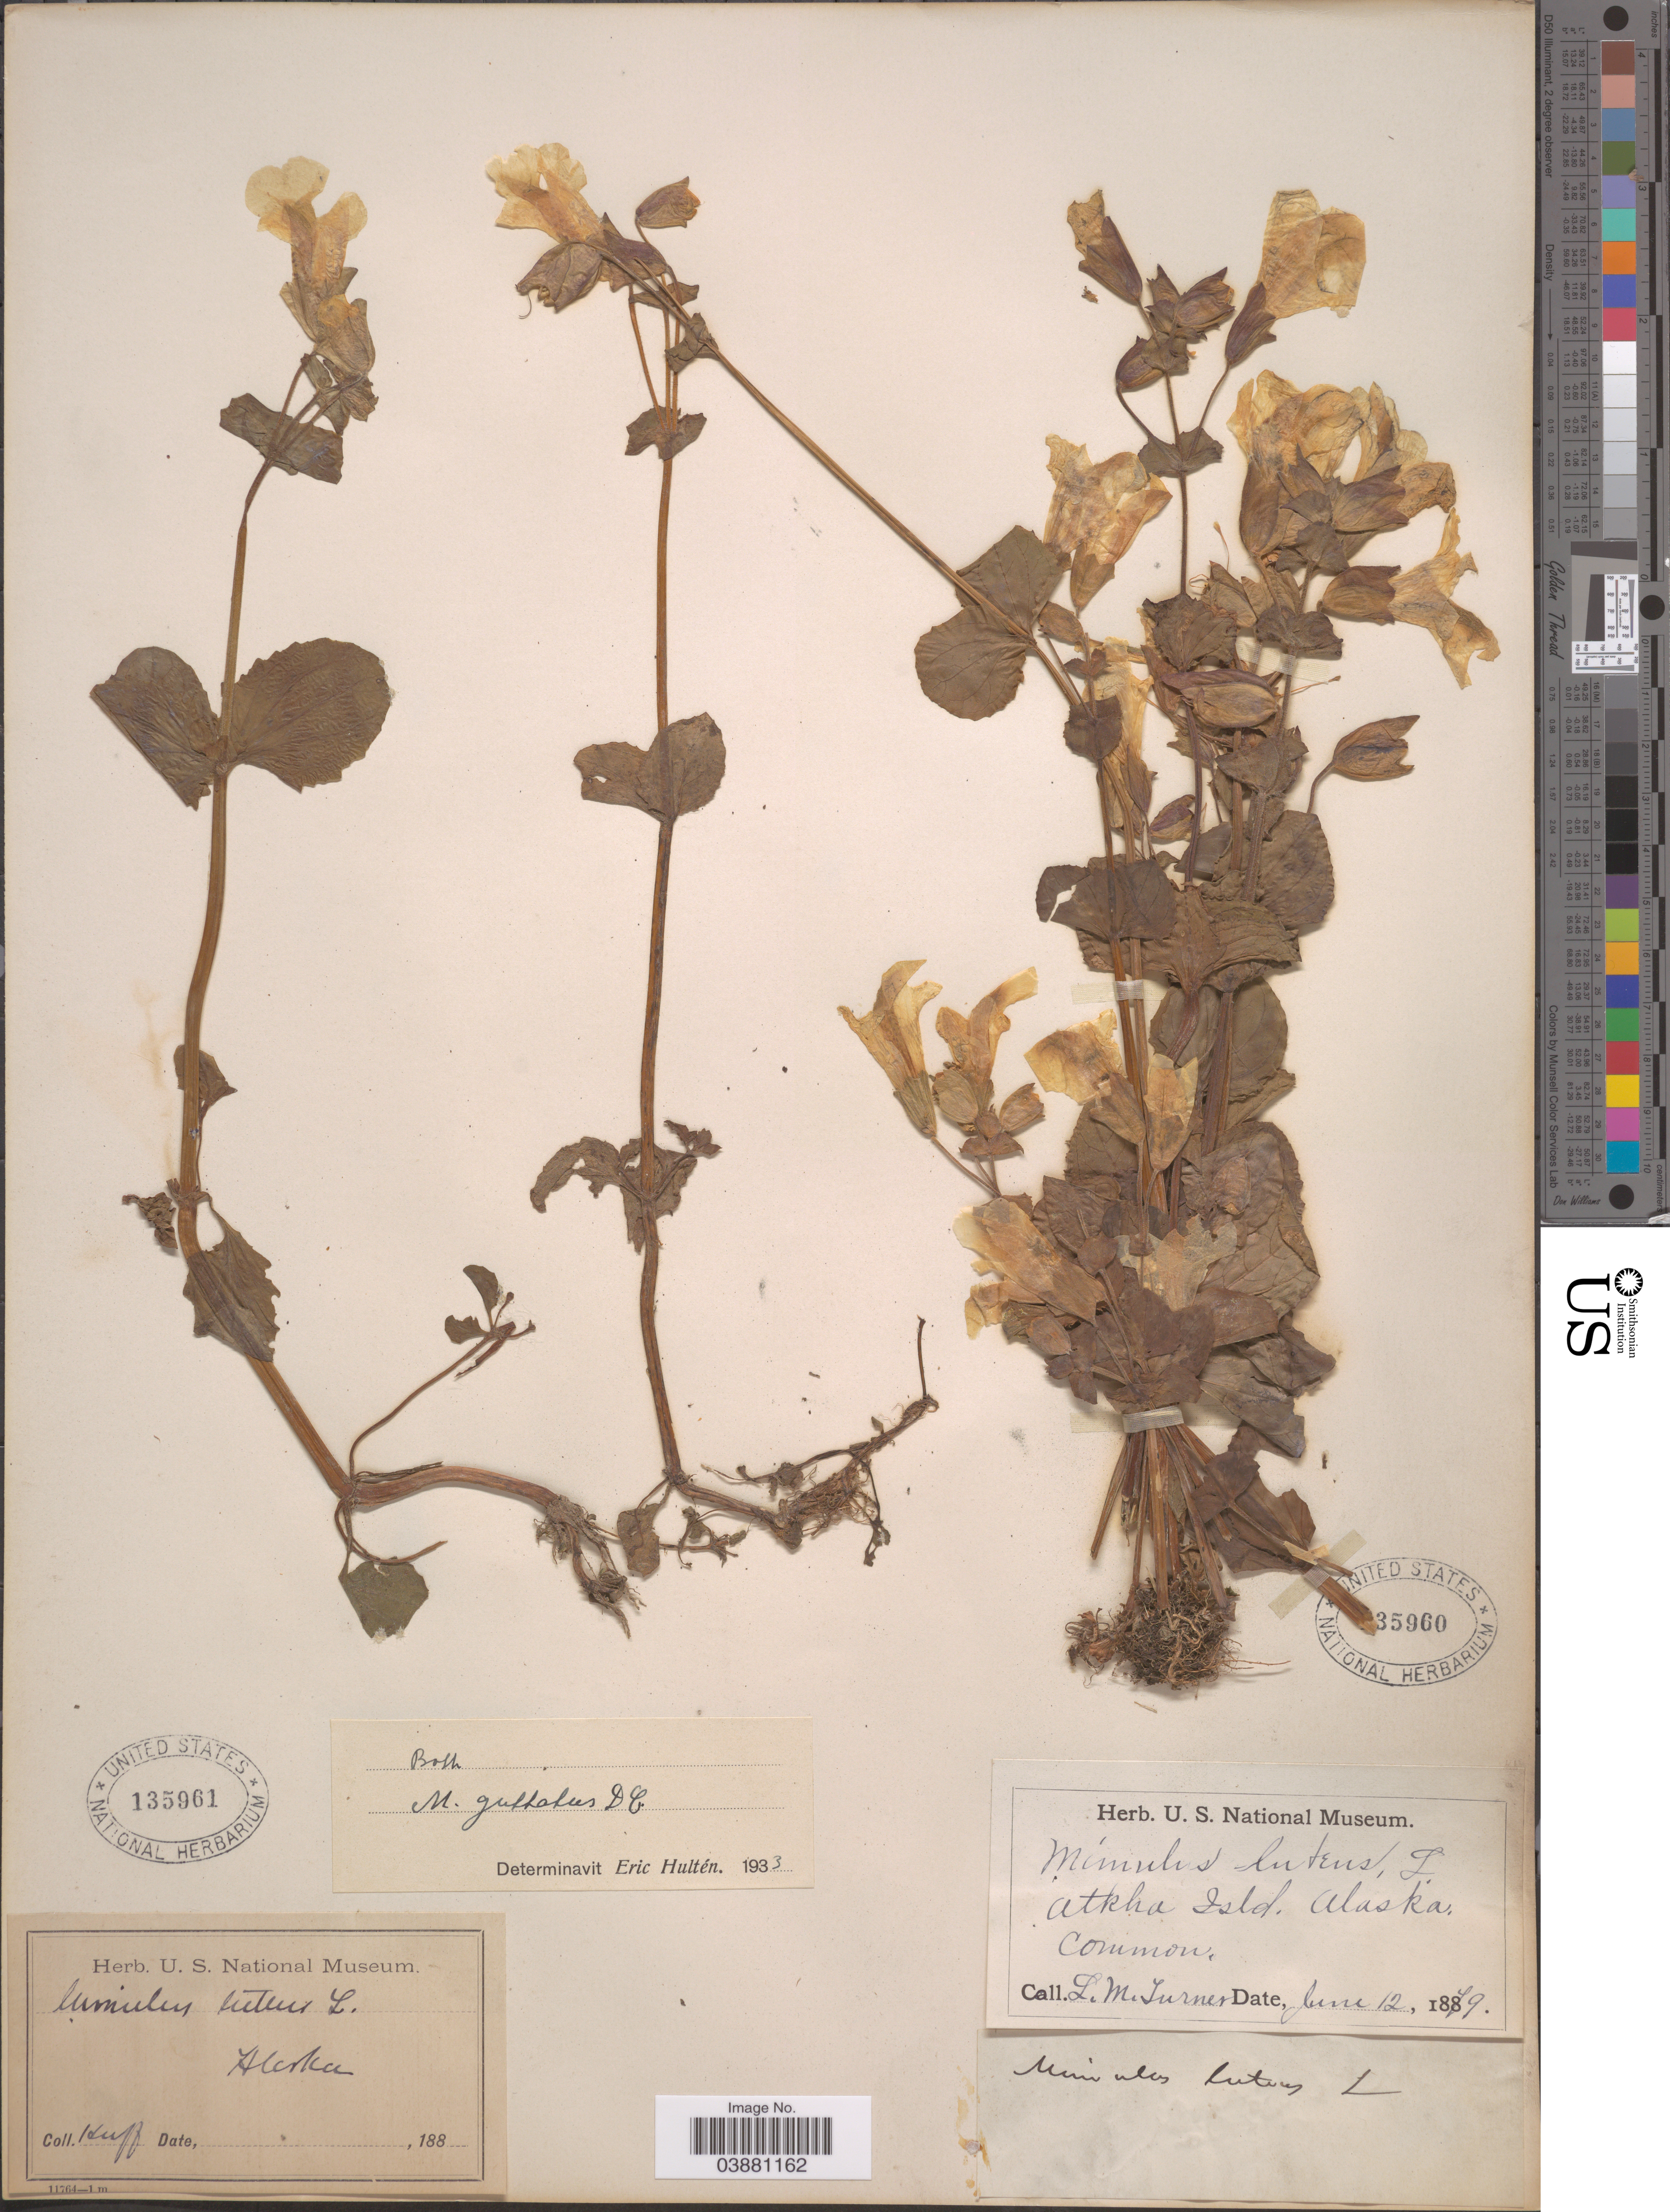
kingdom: Plantae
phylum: Tracheophyta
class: Magnoliopsida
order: Lamiales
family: Phrymaceae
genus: Mimulus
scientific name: Mimulus guttatus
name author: DC.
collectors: L. M. Turner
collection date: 1879-06-12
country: United States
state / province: Alaska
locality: Atkha Isld.